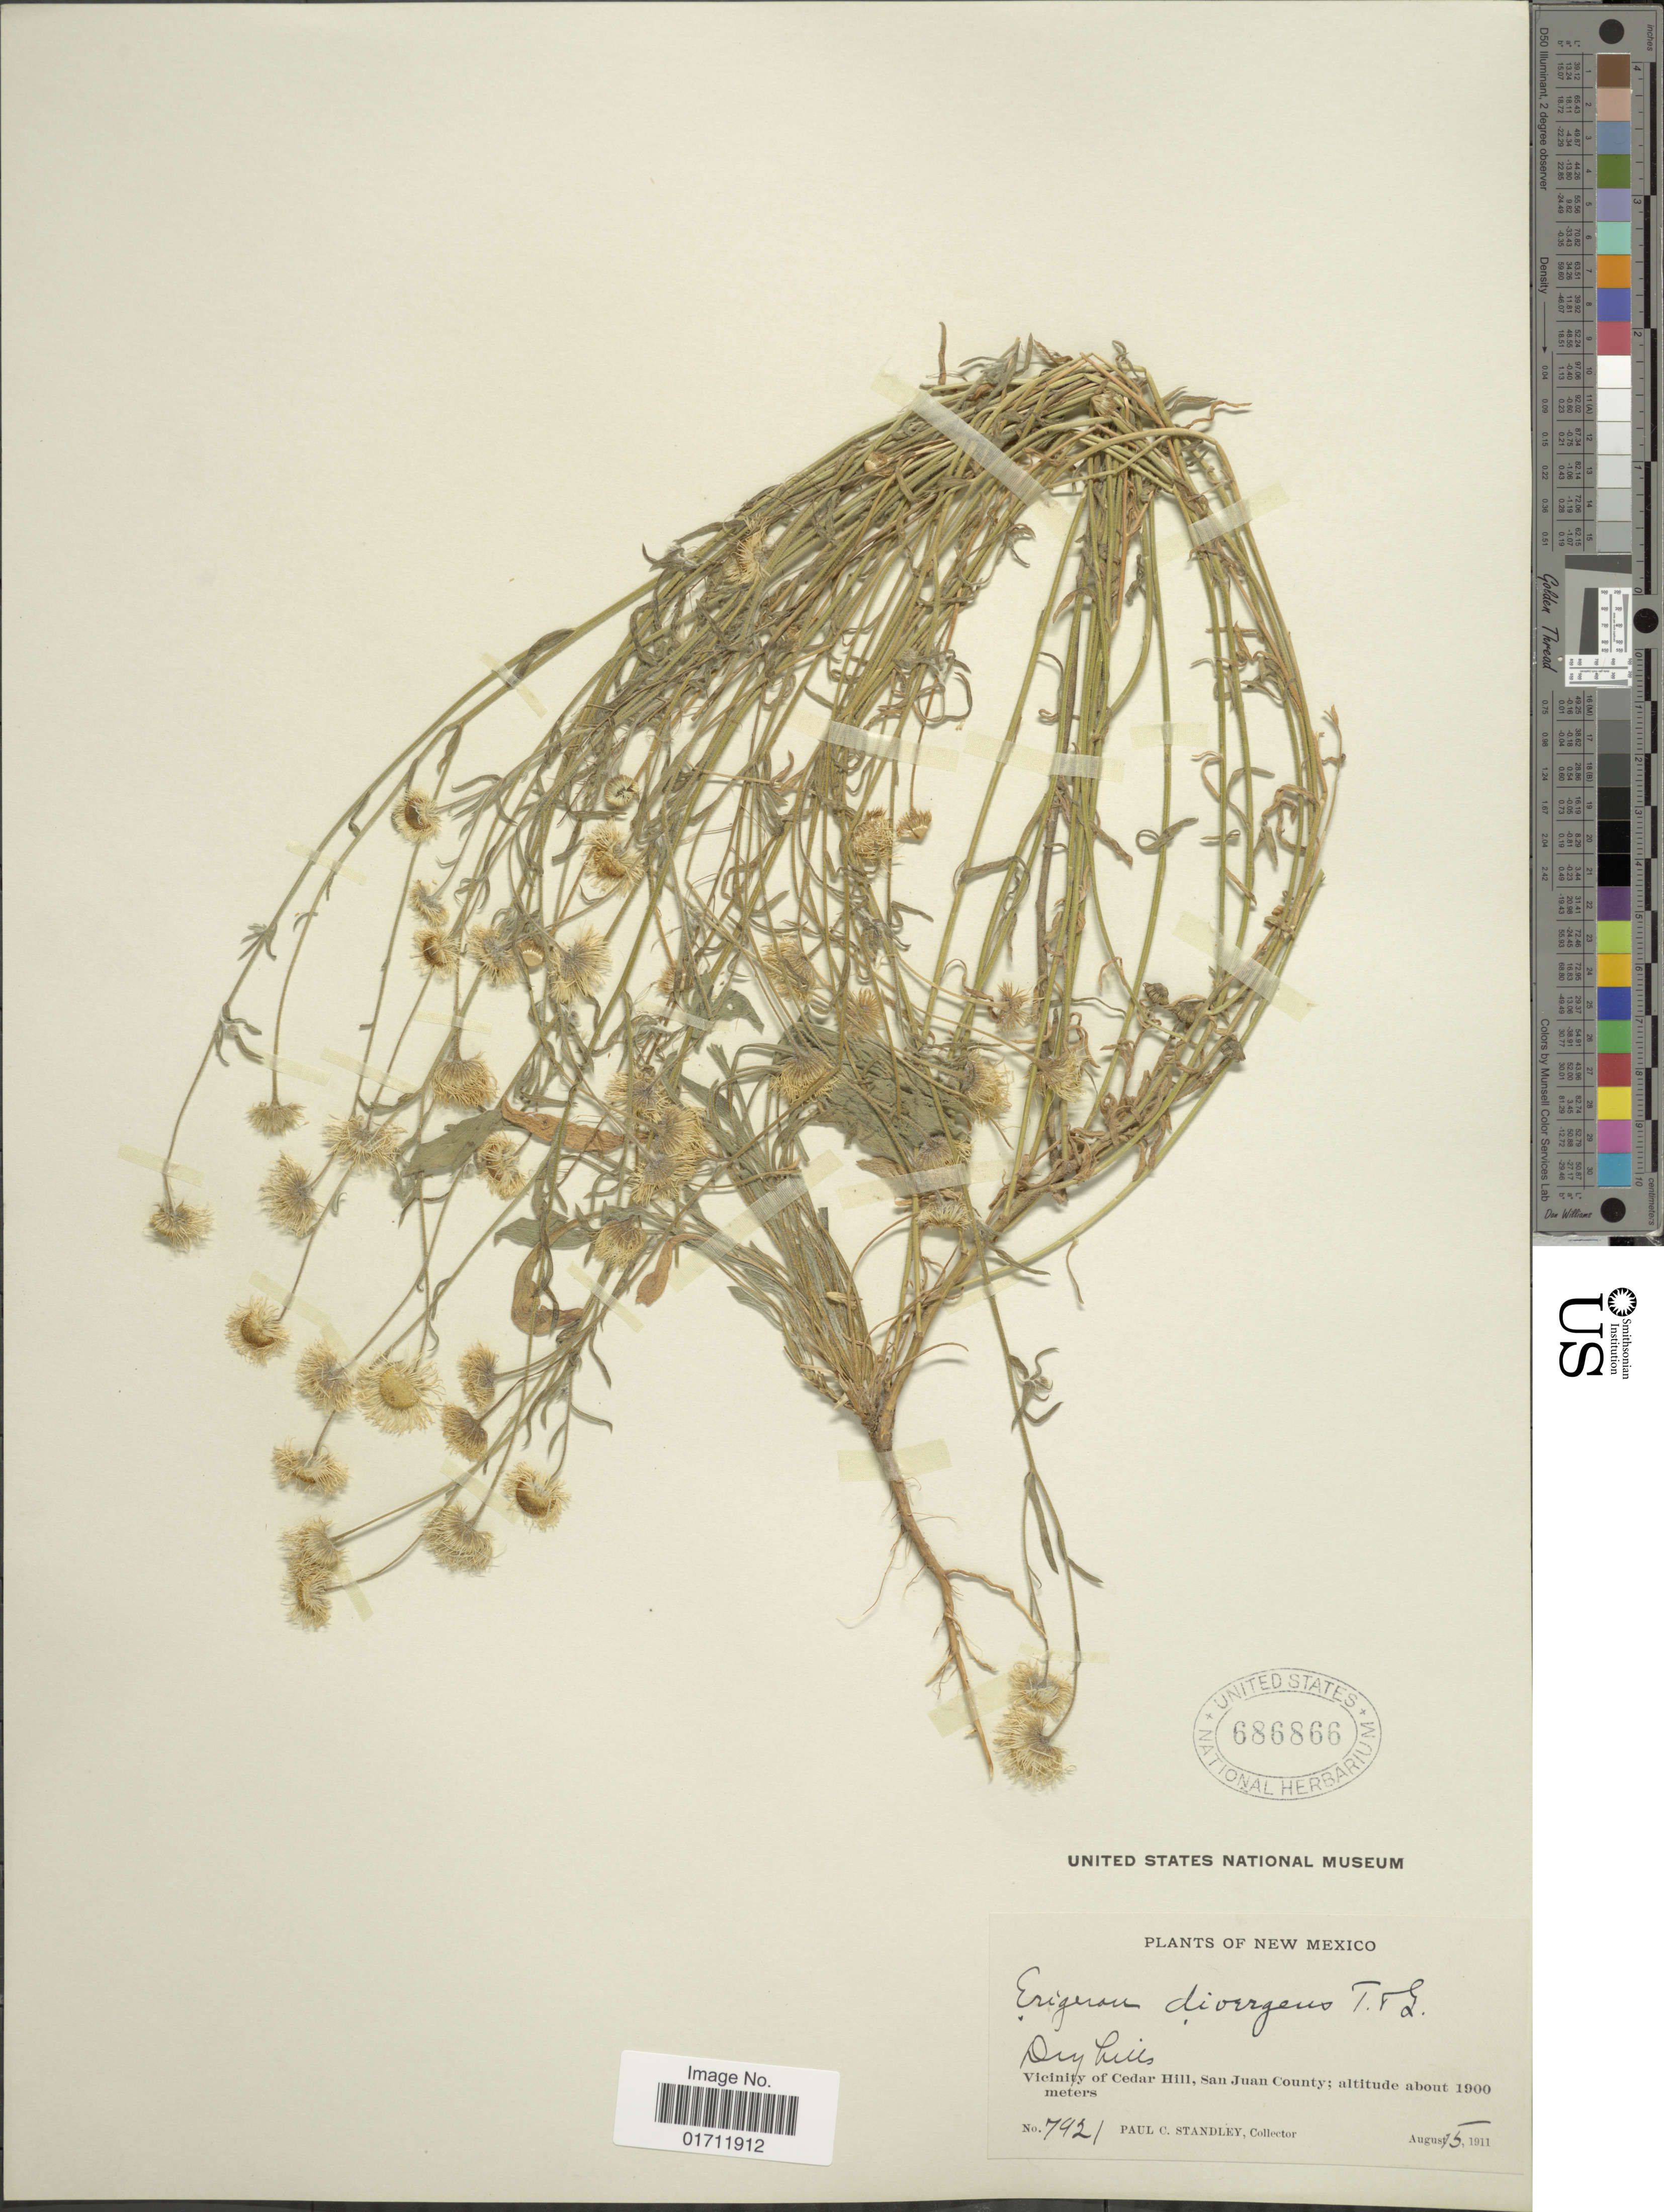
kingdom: Plantae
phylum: Tracheophyta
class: Magnoliopsida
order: Asterales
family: Asteraceae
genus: Erigeron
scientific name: Erigeron divergens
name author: Torr. & A. Gray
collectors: P. C. Standley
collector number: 7921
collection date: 1911-08-15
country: United States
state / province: New Mexico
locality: Dry hills, Vicinity of Cedar Hill, San Juan County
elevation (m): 1900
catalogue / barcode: US 686866